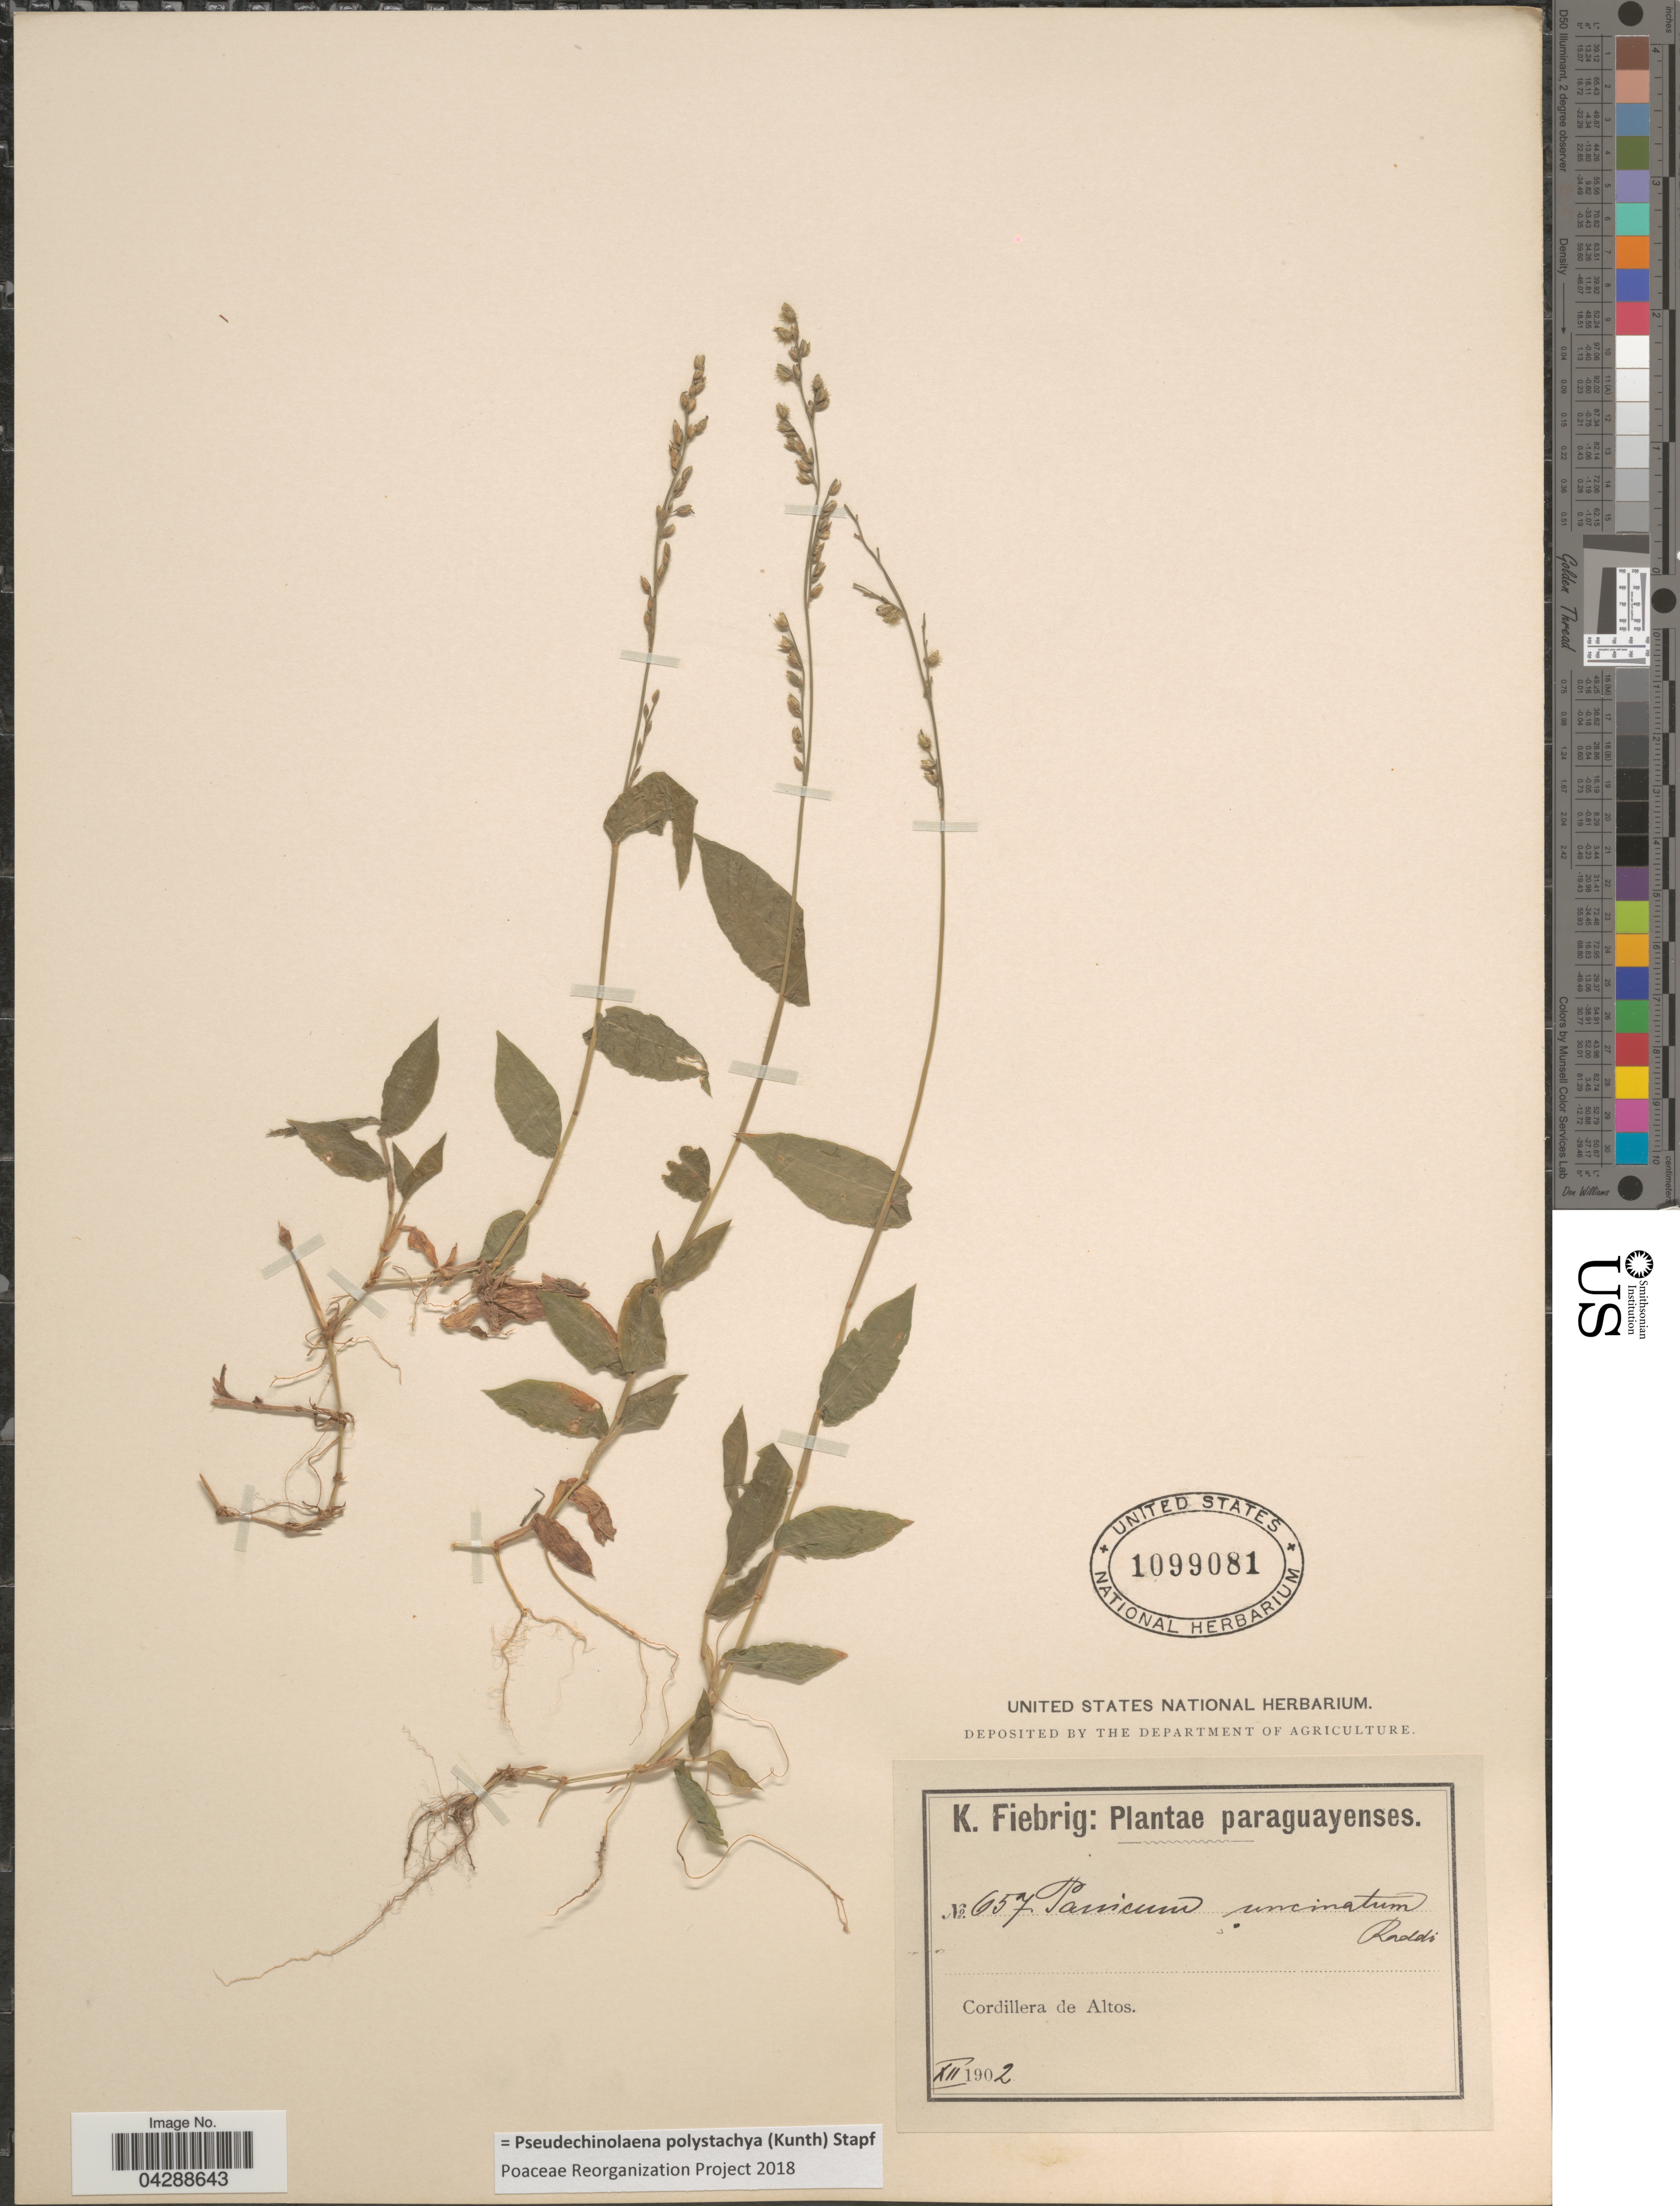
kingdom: Plantae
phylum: Tracheophyta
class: Liliopsida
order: Poales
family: Poaceae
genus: Pseudechinolaena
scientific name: Pseudechinolaena polystachya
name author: (Kunth) Stapf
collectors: K. Fiebrig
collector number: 657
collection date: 1902-12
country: Paraguay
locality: Cordillera de Altos.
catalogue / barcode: US 1099081